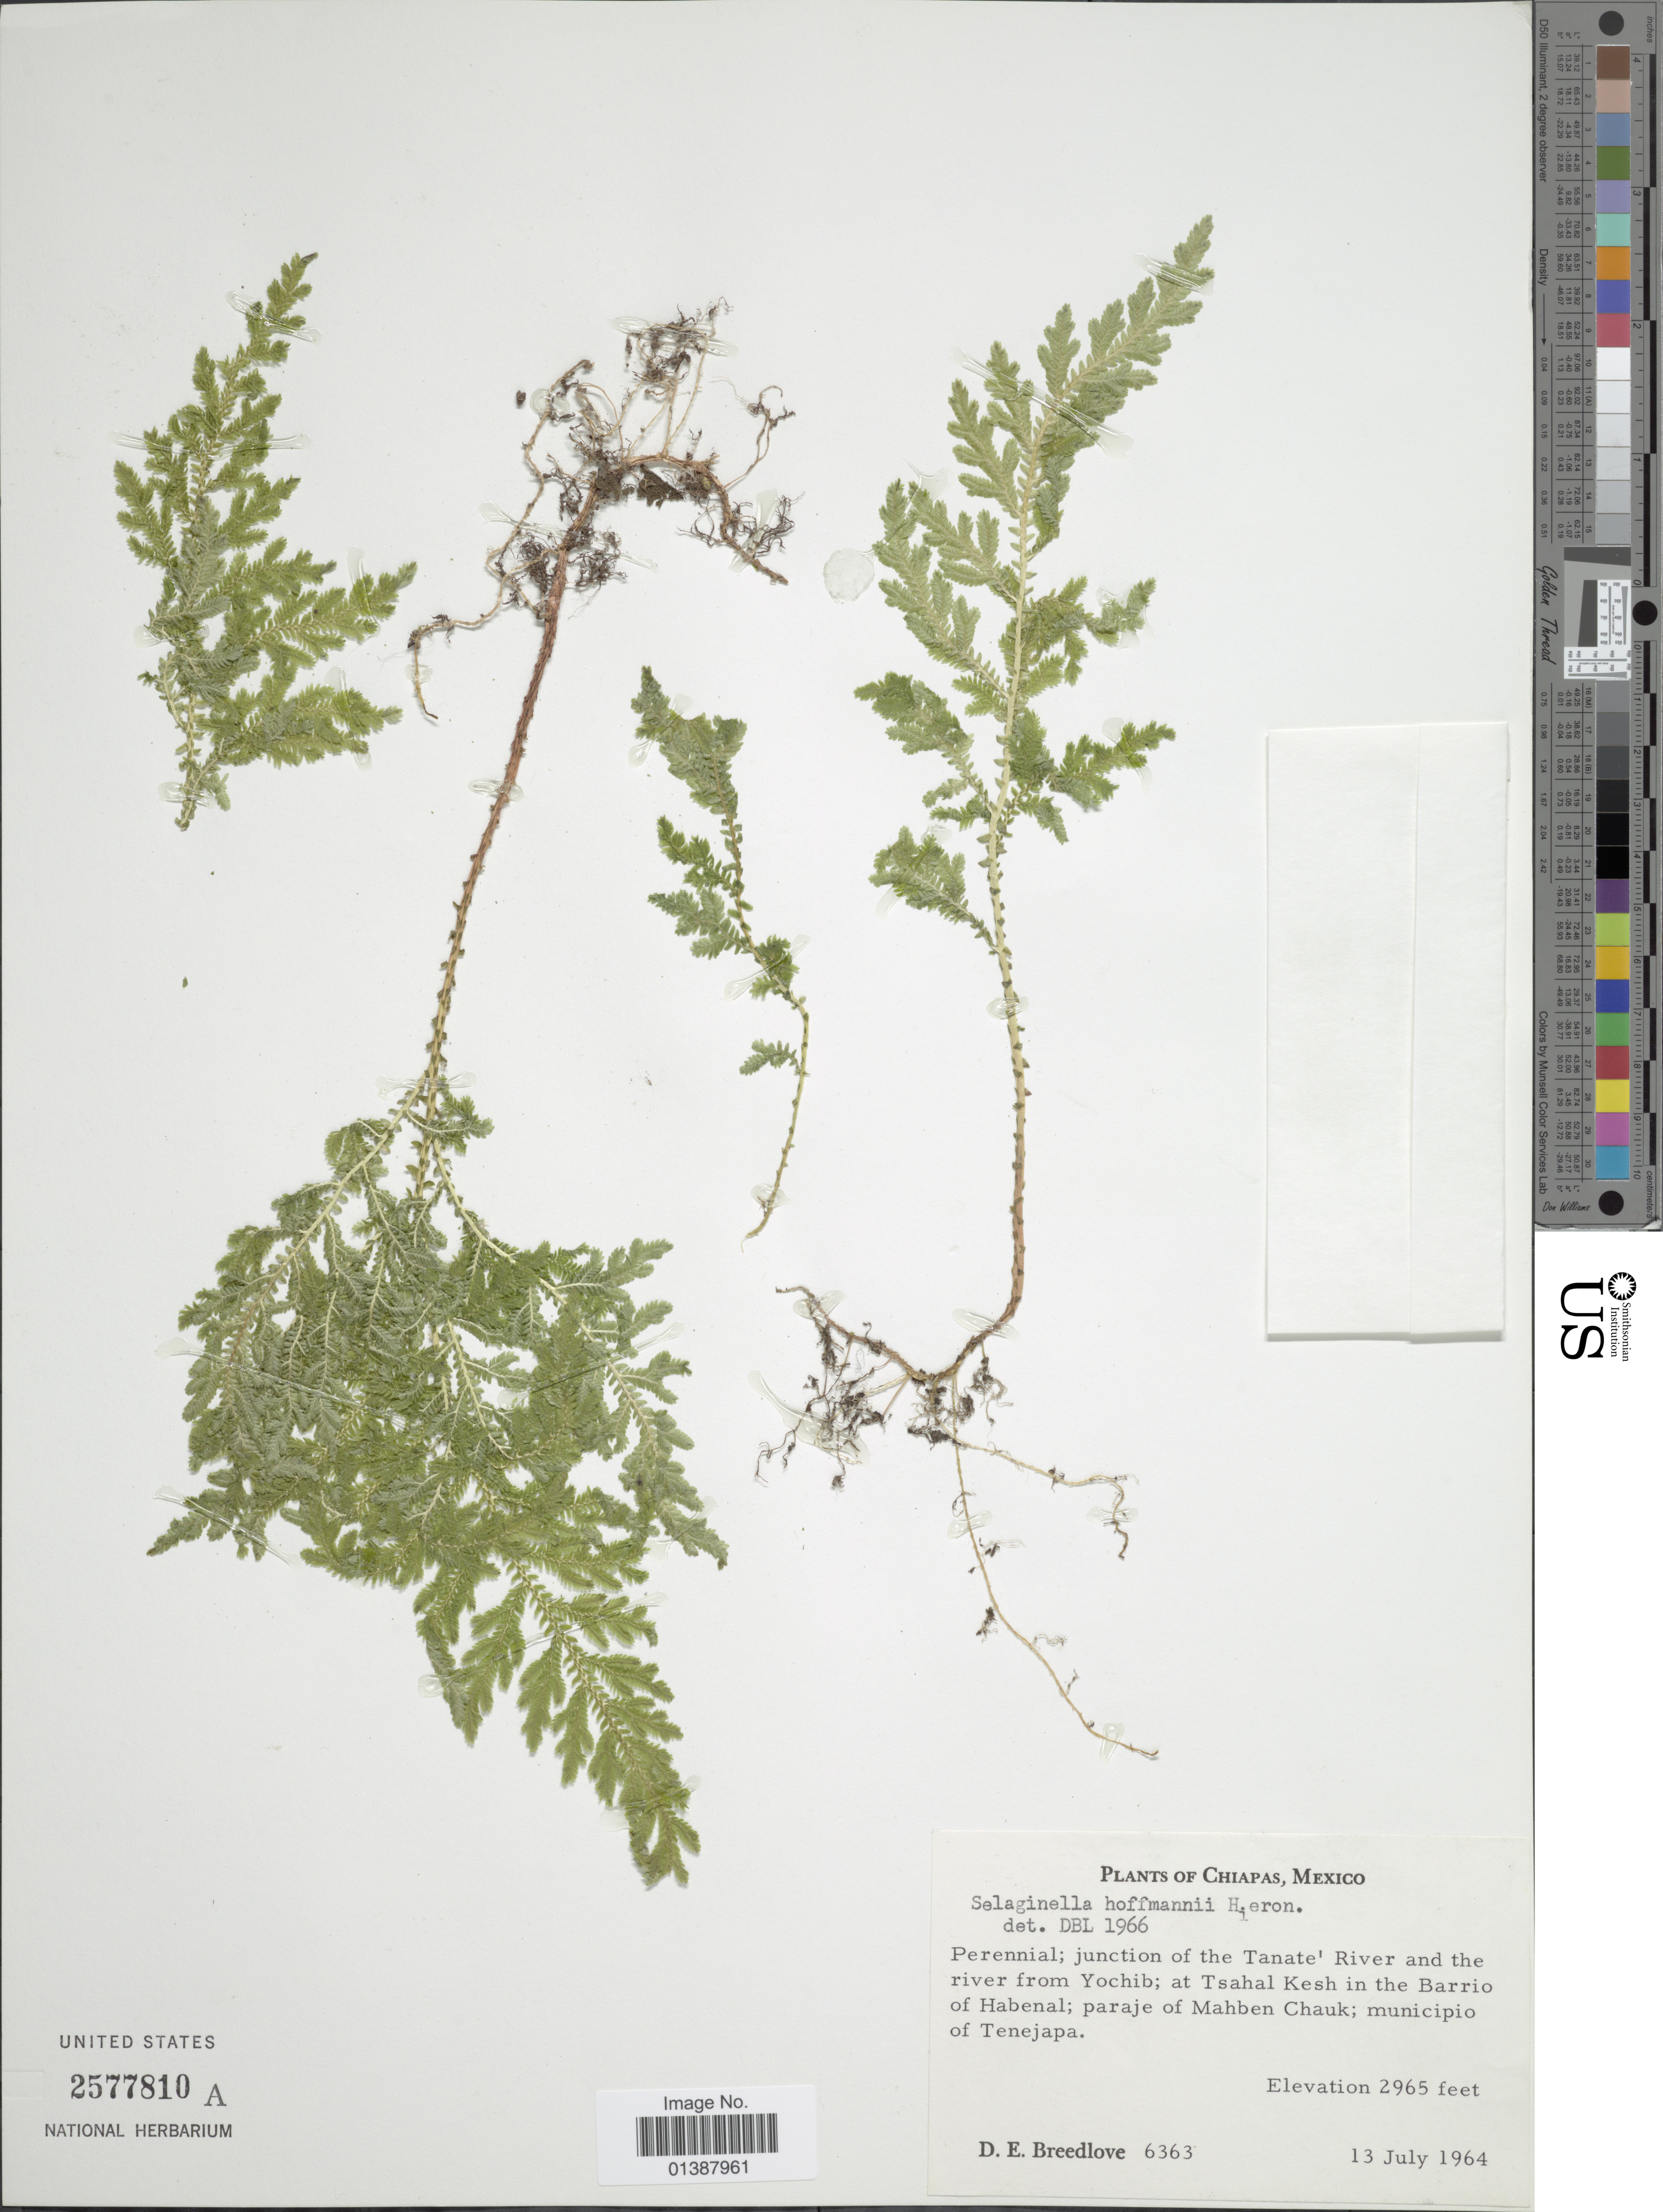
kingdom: Plantae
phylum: Tracheophyta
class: Lycopodiopsida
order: Selaginellales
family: Selaginellaceae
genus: Selaginella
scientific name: Selaginella hoffmannii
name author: Hieron.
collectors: D. E. Breedlove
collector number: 6363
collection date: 1964-07-13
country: Mexico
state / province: Chiapas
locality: Perrenial; junction of the Tanate'River and the river from Yochib; at Tsahal Kesh in the Barrio of Habenal; paraje of Mahben Chauk; municipio of Tenejapa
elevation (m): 904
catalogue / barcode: US 2577810A